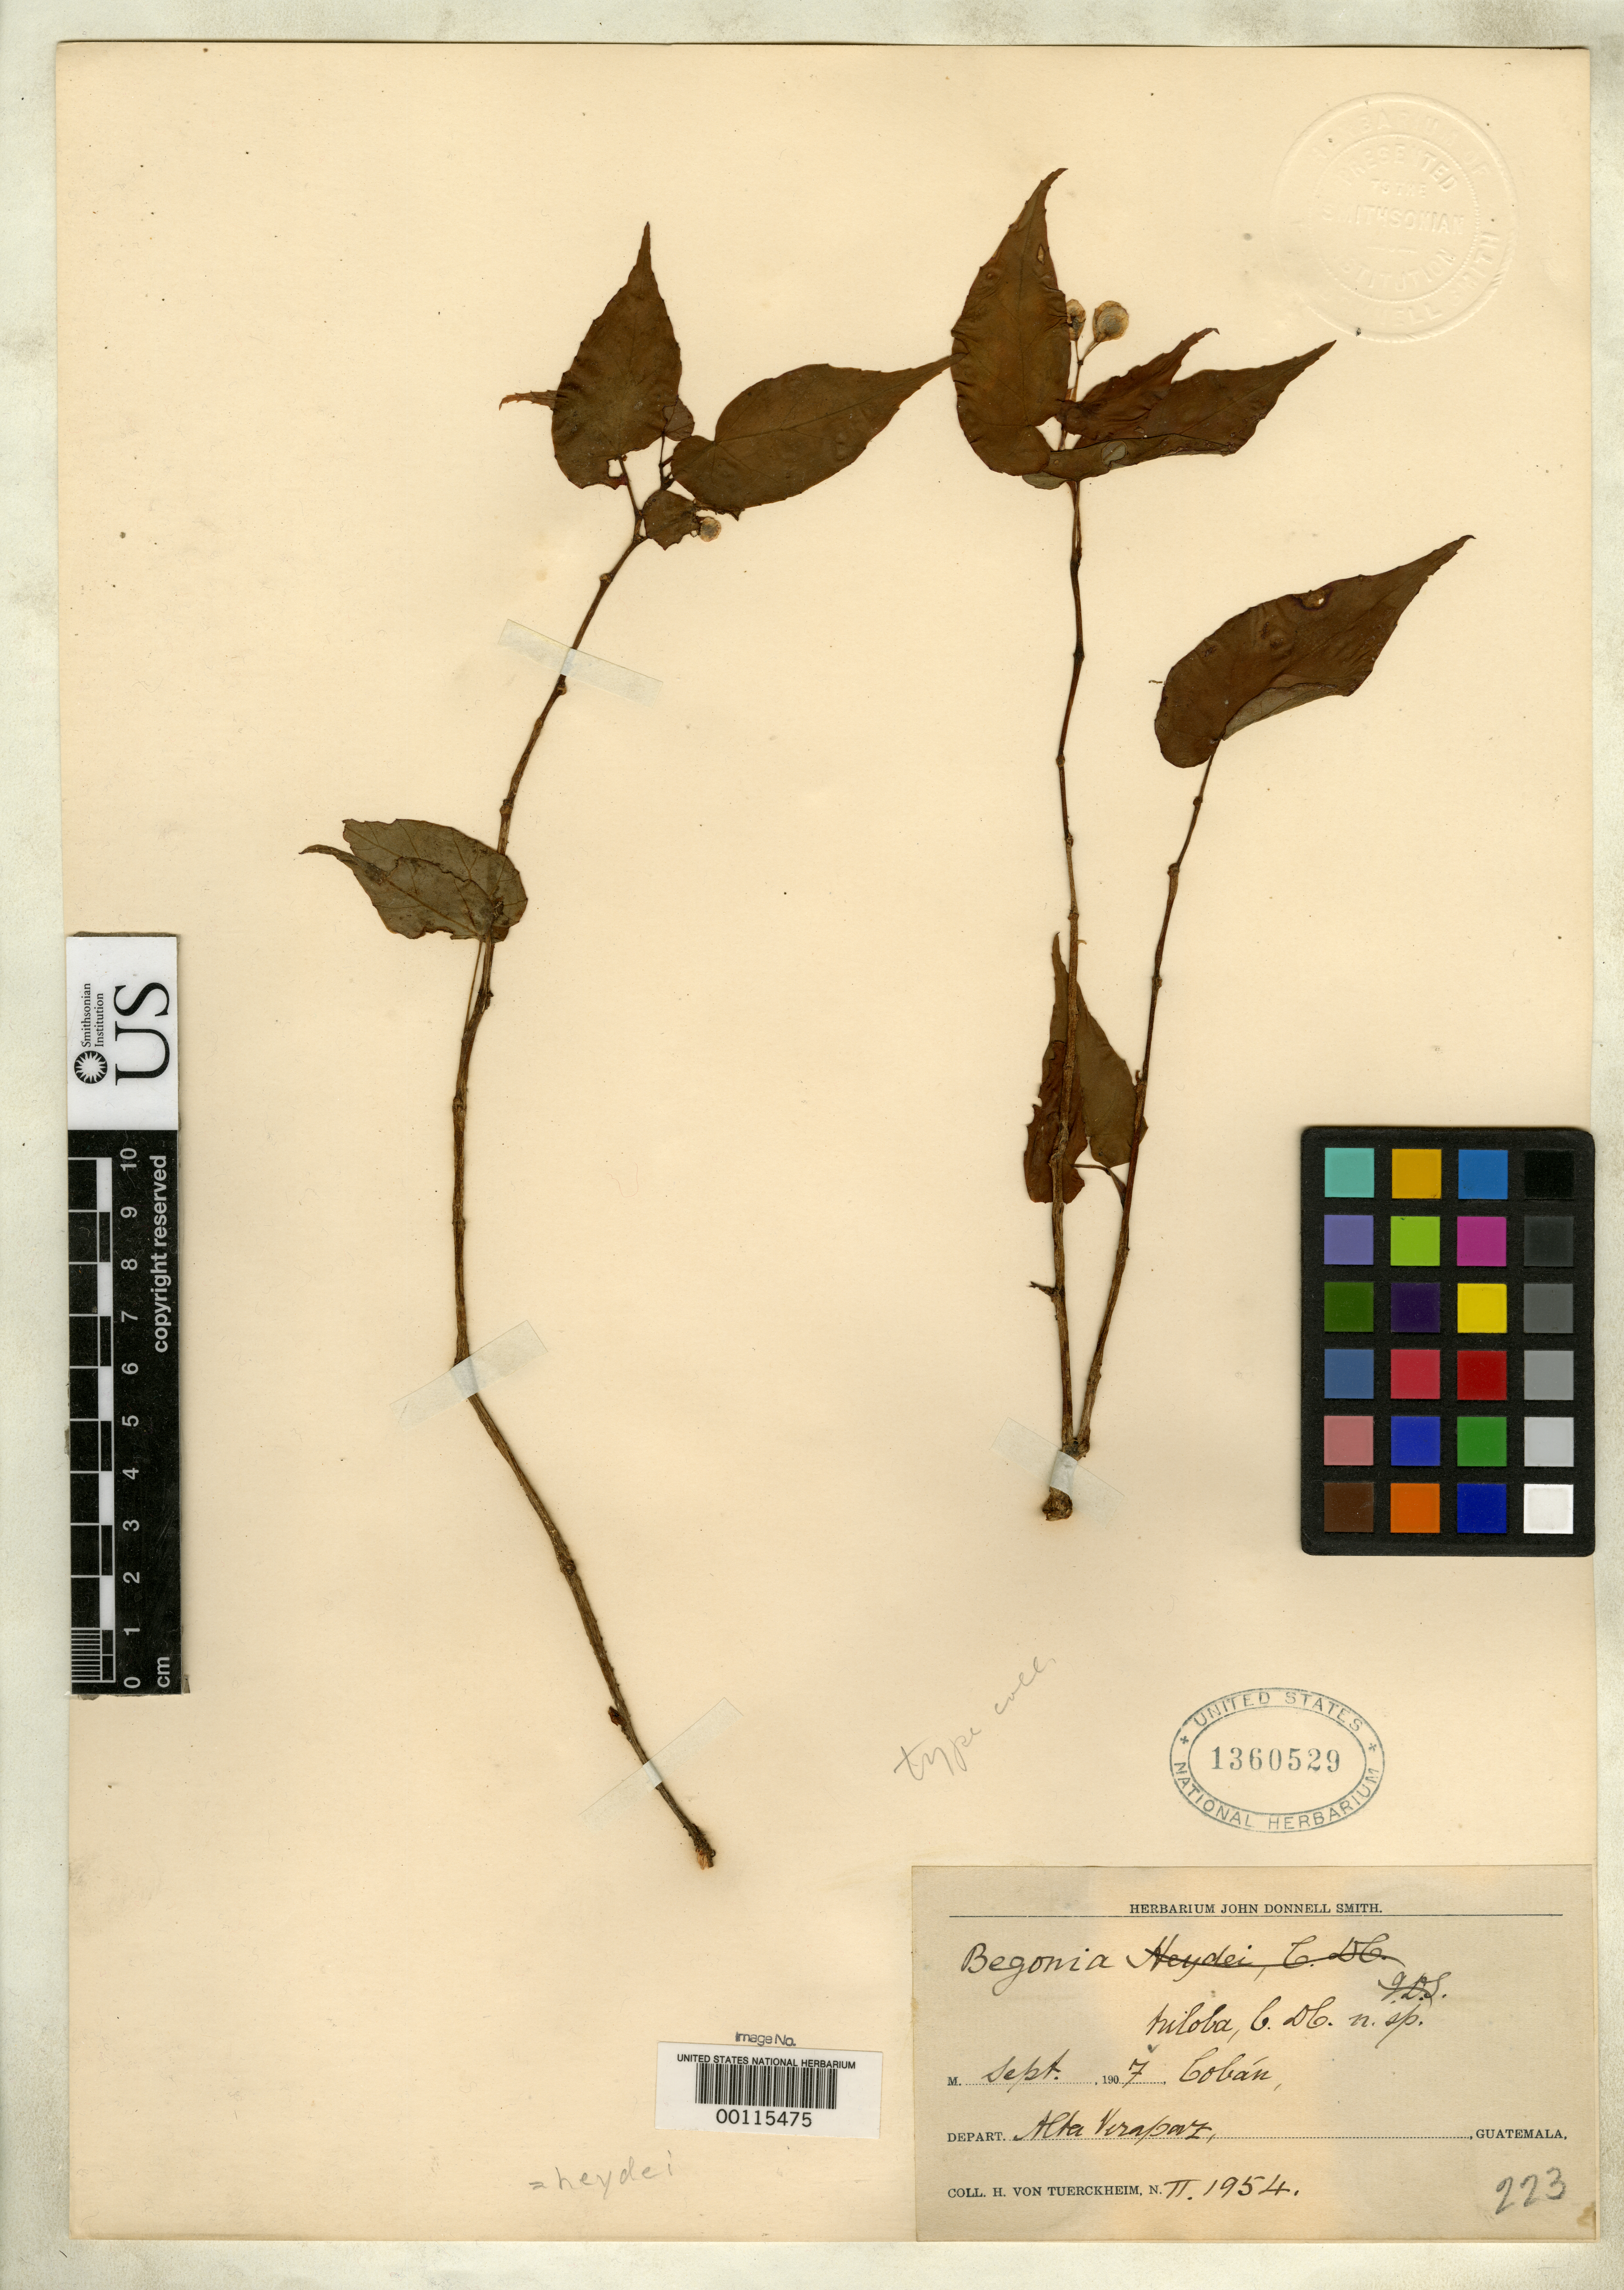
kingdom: Plantae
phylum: Tracheophyta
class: Magnoliopsida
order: Cucurbitales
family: Begoniaceae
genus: Begonia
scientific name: Begonia triloba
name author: C. DC.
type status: Isotype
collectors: H. von Türckheim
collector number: II 1954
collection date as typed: Sep 1907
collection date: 1907-09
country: Guatemala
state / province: Alta Verapaz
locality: Cobán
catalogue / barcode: US 1360529